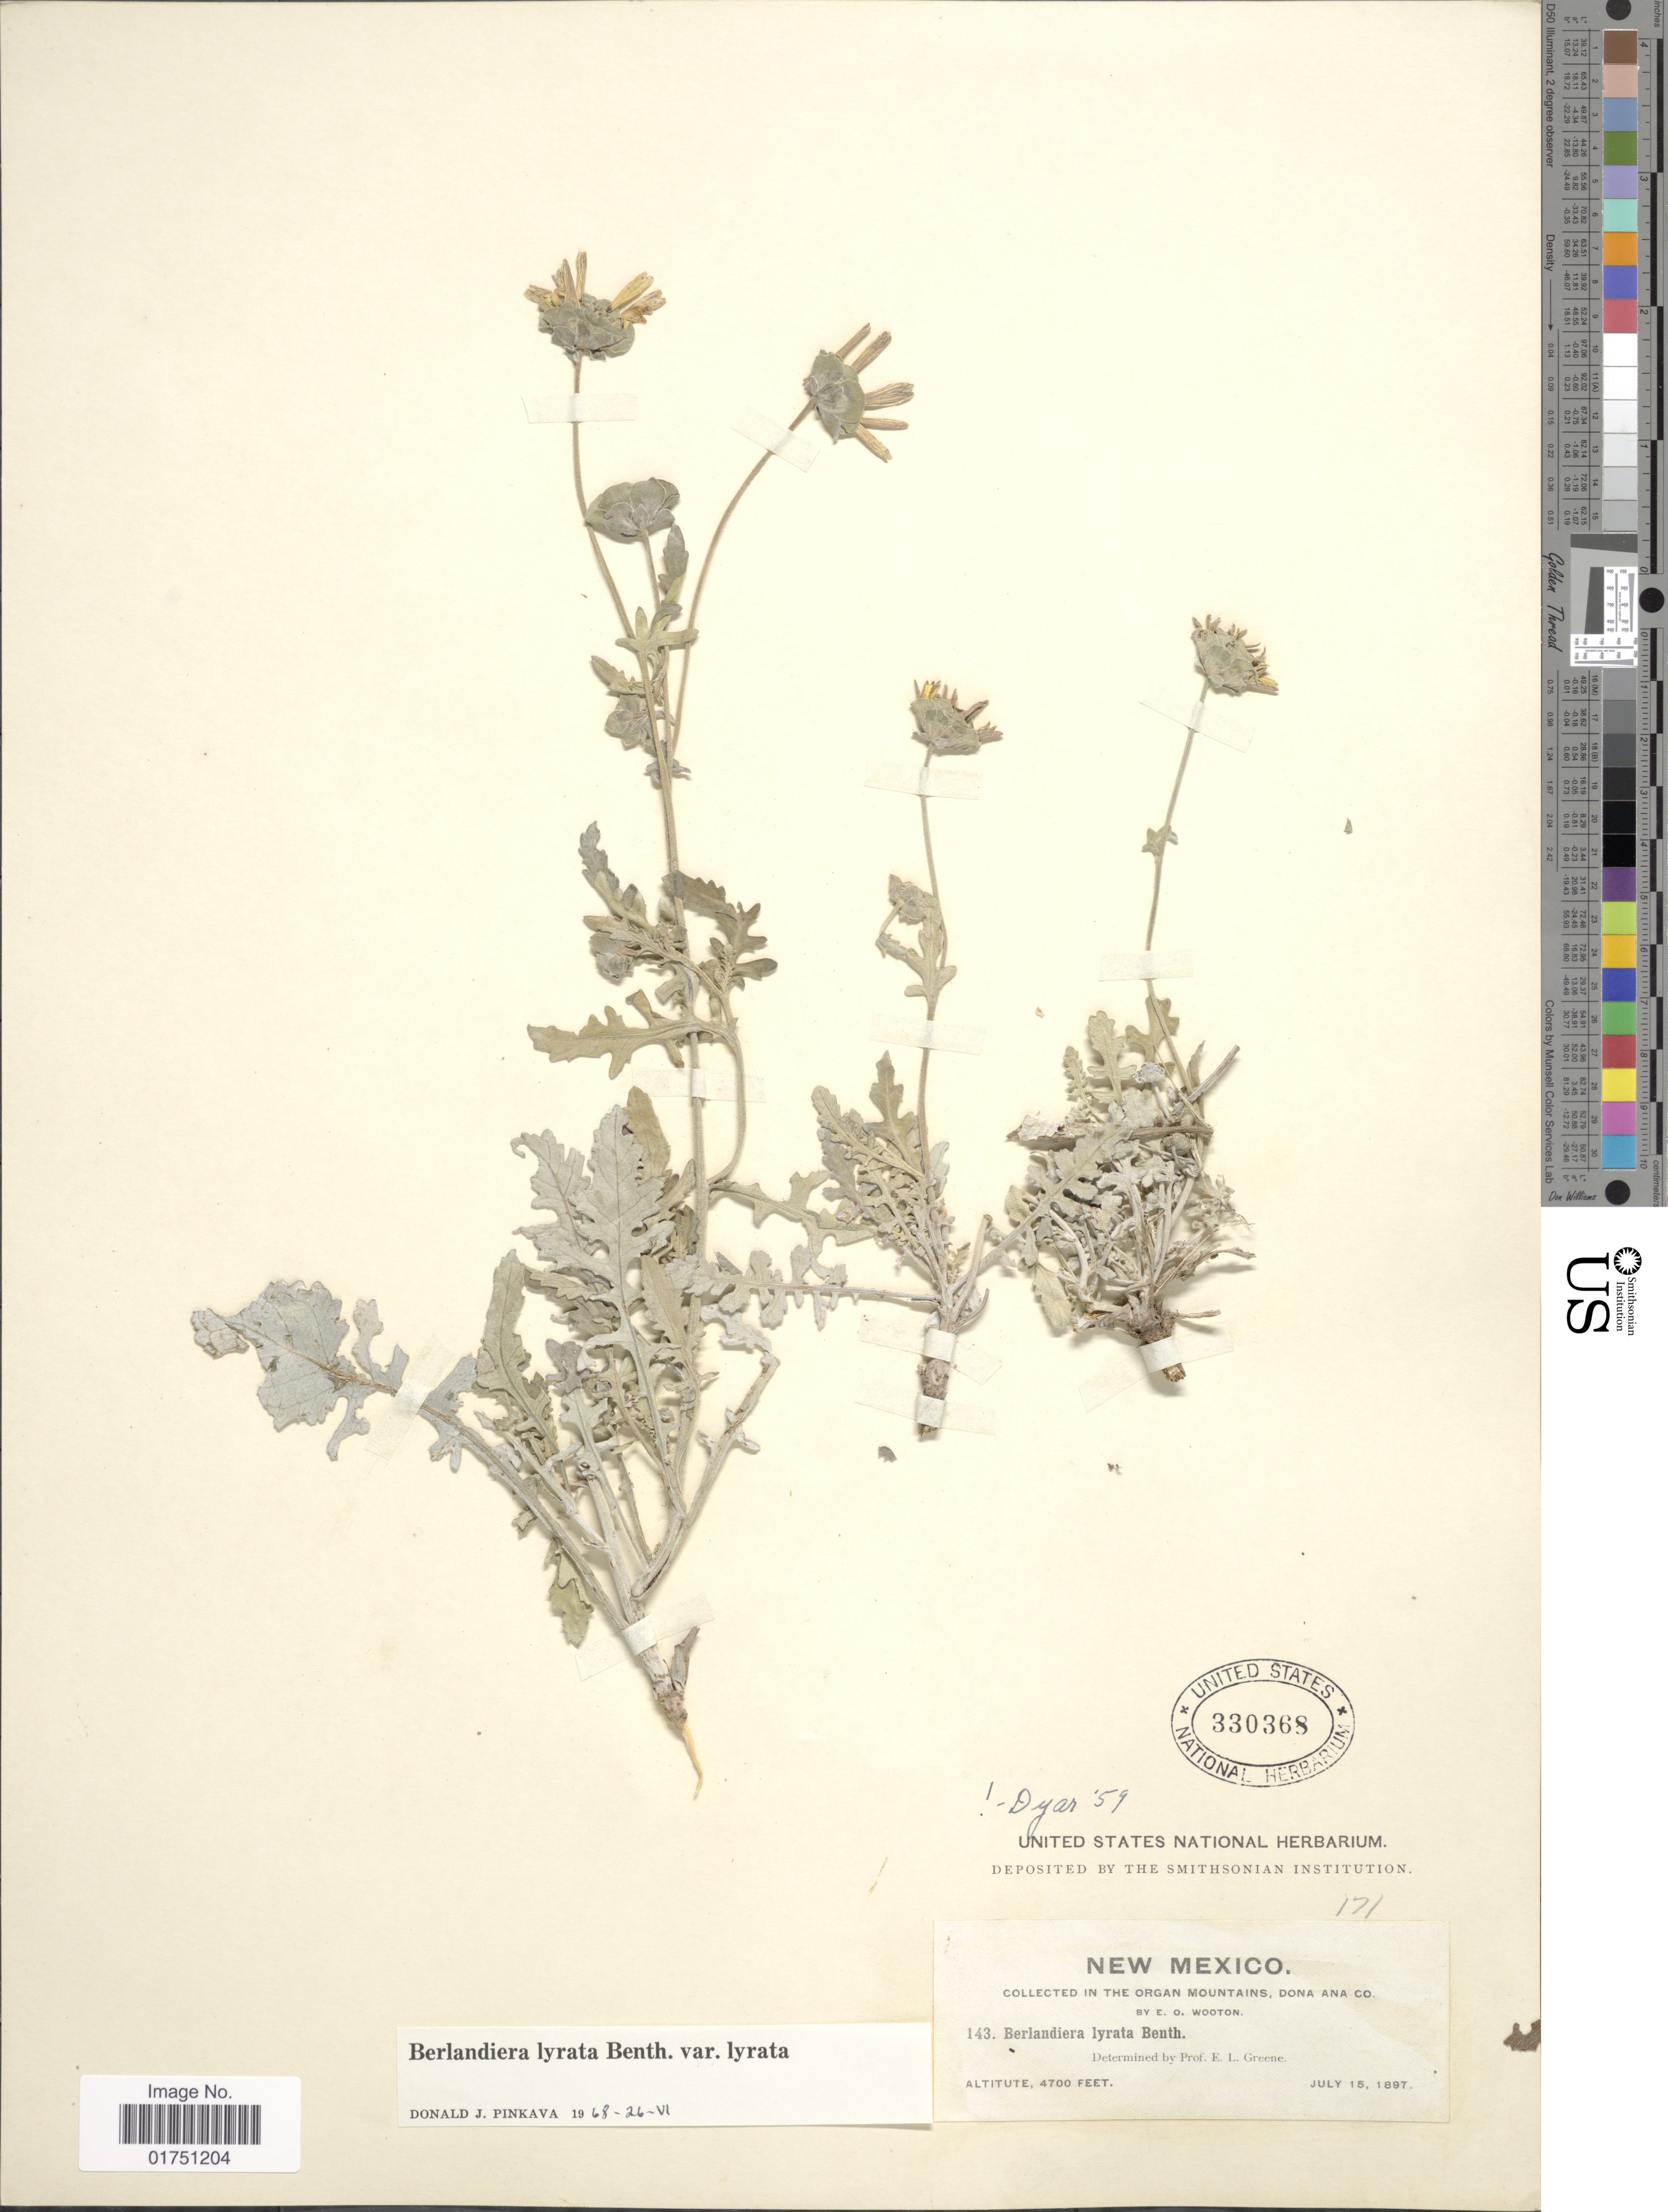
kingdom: Plantae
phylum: Tracheophyta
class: Magnoliopsida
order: Asterales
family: Asteraceae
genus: Berlandiera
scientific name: Berlandiera lyrata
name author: Benth.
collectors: E. O. Wooton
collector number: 143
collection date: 1897-07-15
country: United States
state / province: New Mexico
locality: In the Organ Mountains, Dona Ana Co.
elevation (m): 1433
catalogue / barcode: US 330368